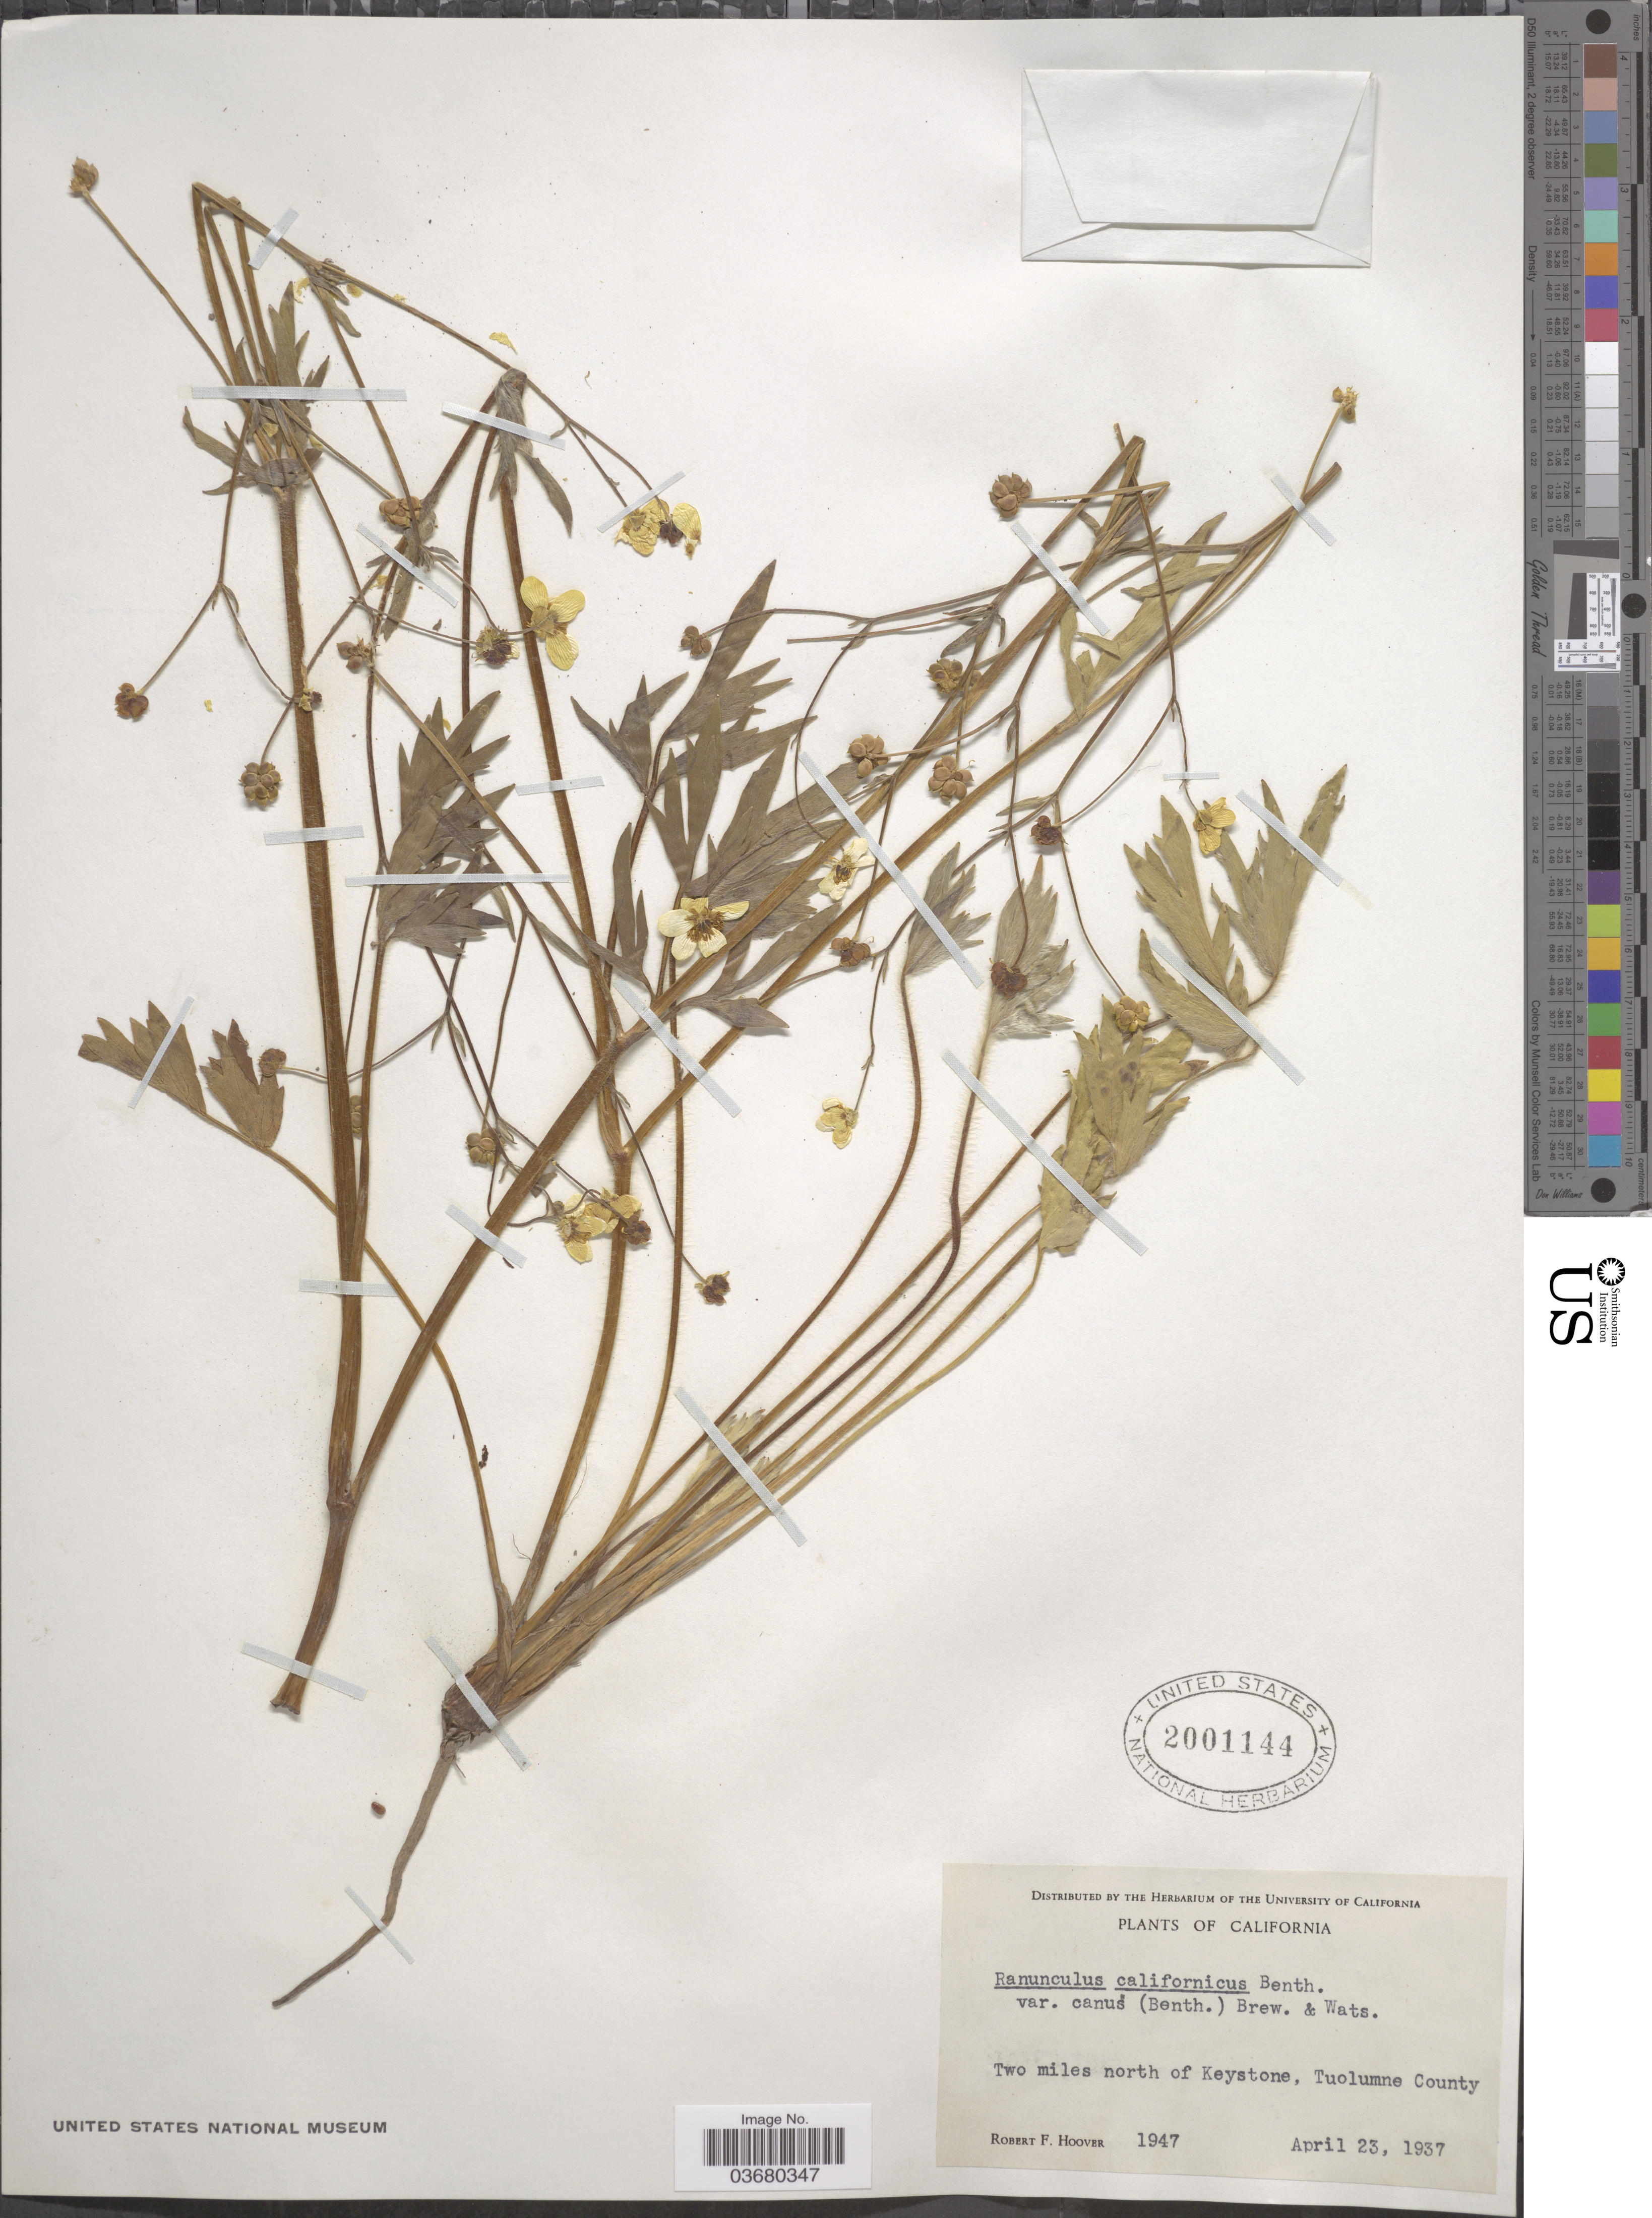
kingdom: Plantae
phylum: Tracheophyta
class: Magnoliopsida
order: Ranunculales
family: Ranunculaceae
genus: Ranunculus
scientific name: Ranunculus californicus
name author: Benth.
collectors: R. F. Hoover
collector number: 1947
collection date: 1937-04-23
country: United States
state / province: California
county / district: Tuolumne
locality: Two miles north of Keystone, Tuolumne County.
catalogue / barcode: US 2001144